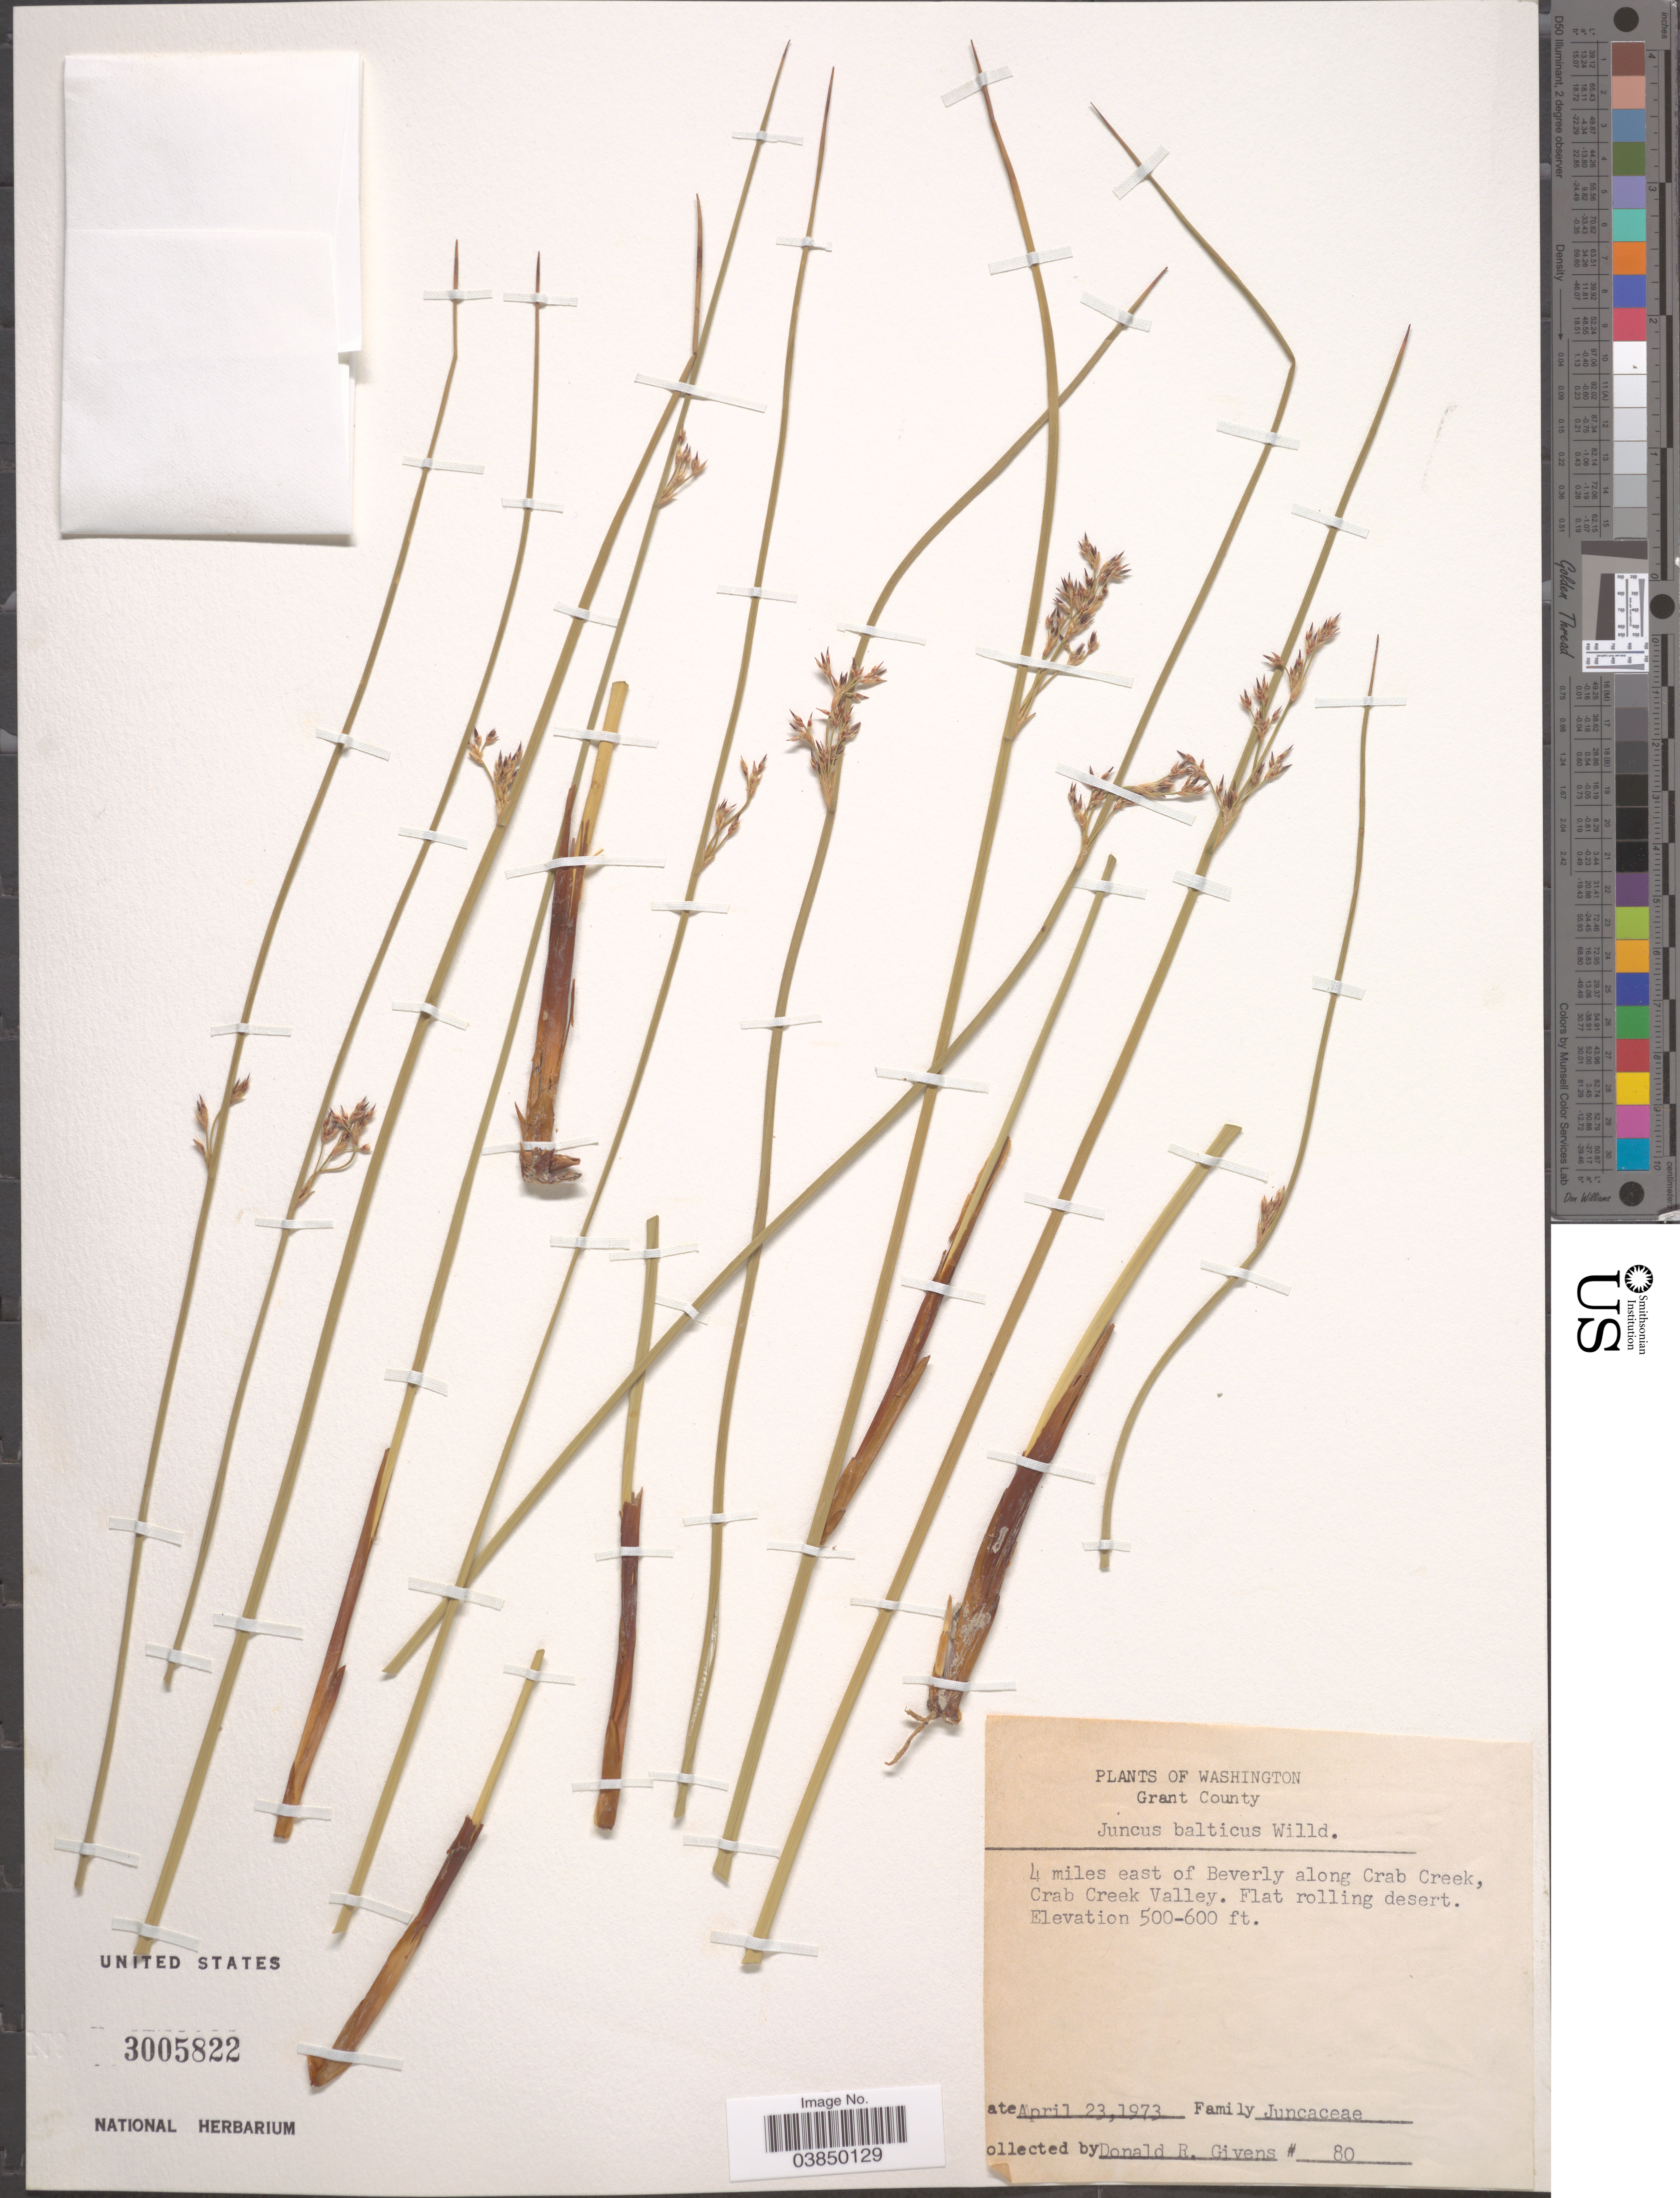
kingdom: Plantae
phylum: Tracheophyta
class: Liliopsida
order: Poales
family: Juncaceae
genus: Juncus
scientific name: Juncus balticus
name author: Willd.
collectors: D. Givens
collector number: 80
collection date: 1973-04-23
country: United States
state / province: Washington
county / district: Grant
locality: Grant County. 4 miles east of Beverly along Crab Creek, Crab Creek Valley.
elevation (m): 152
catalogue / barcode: US 3005822